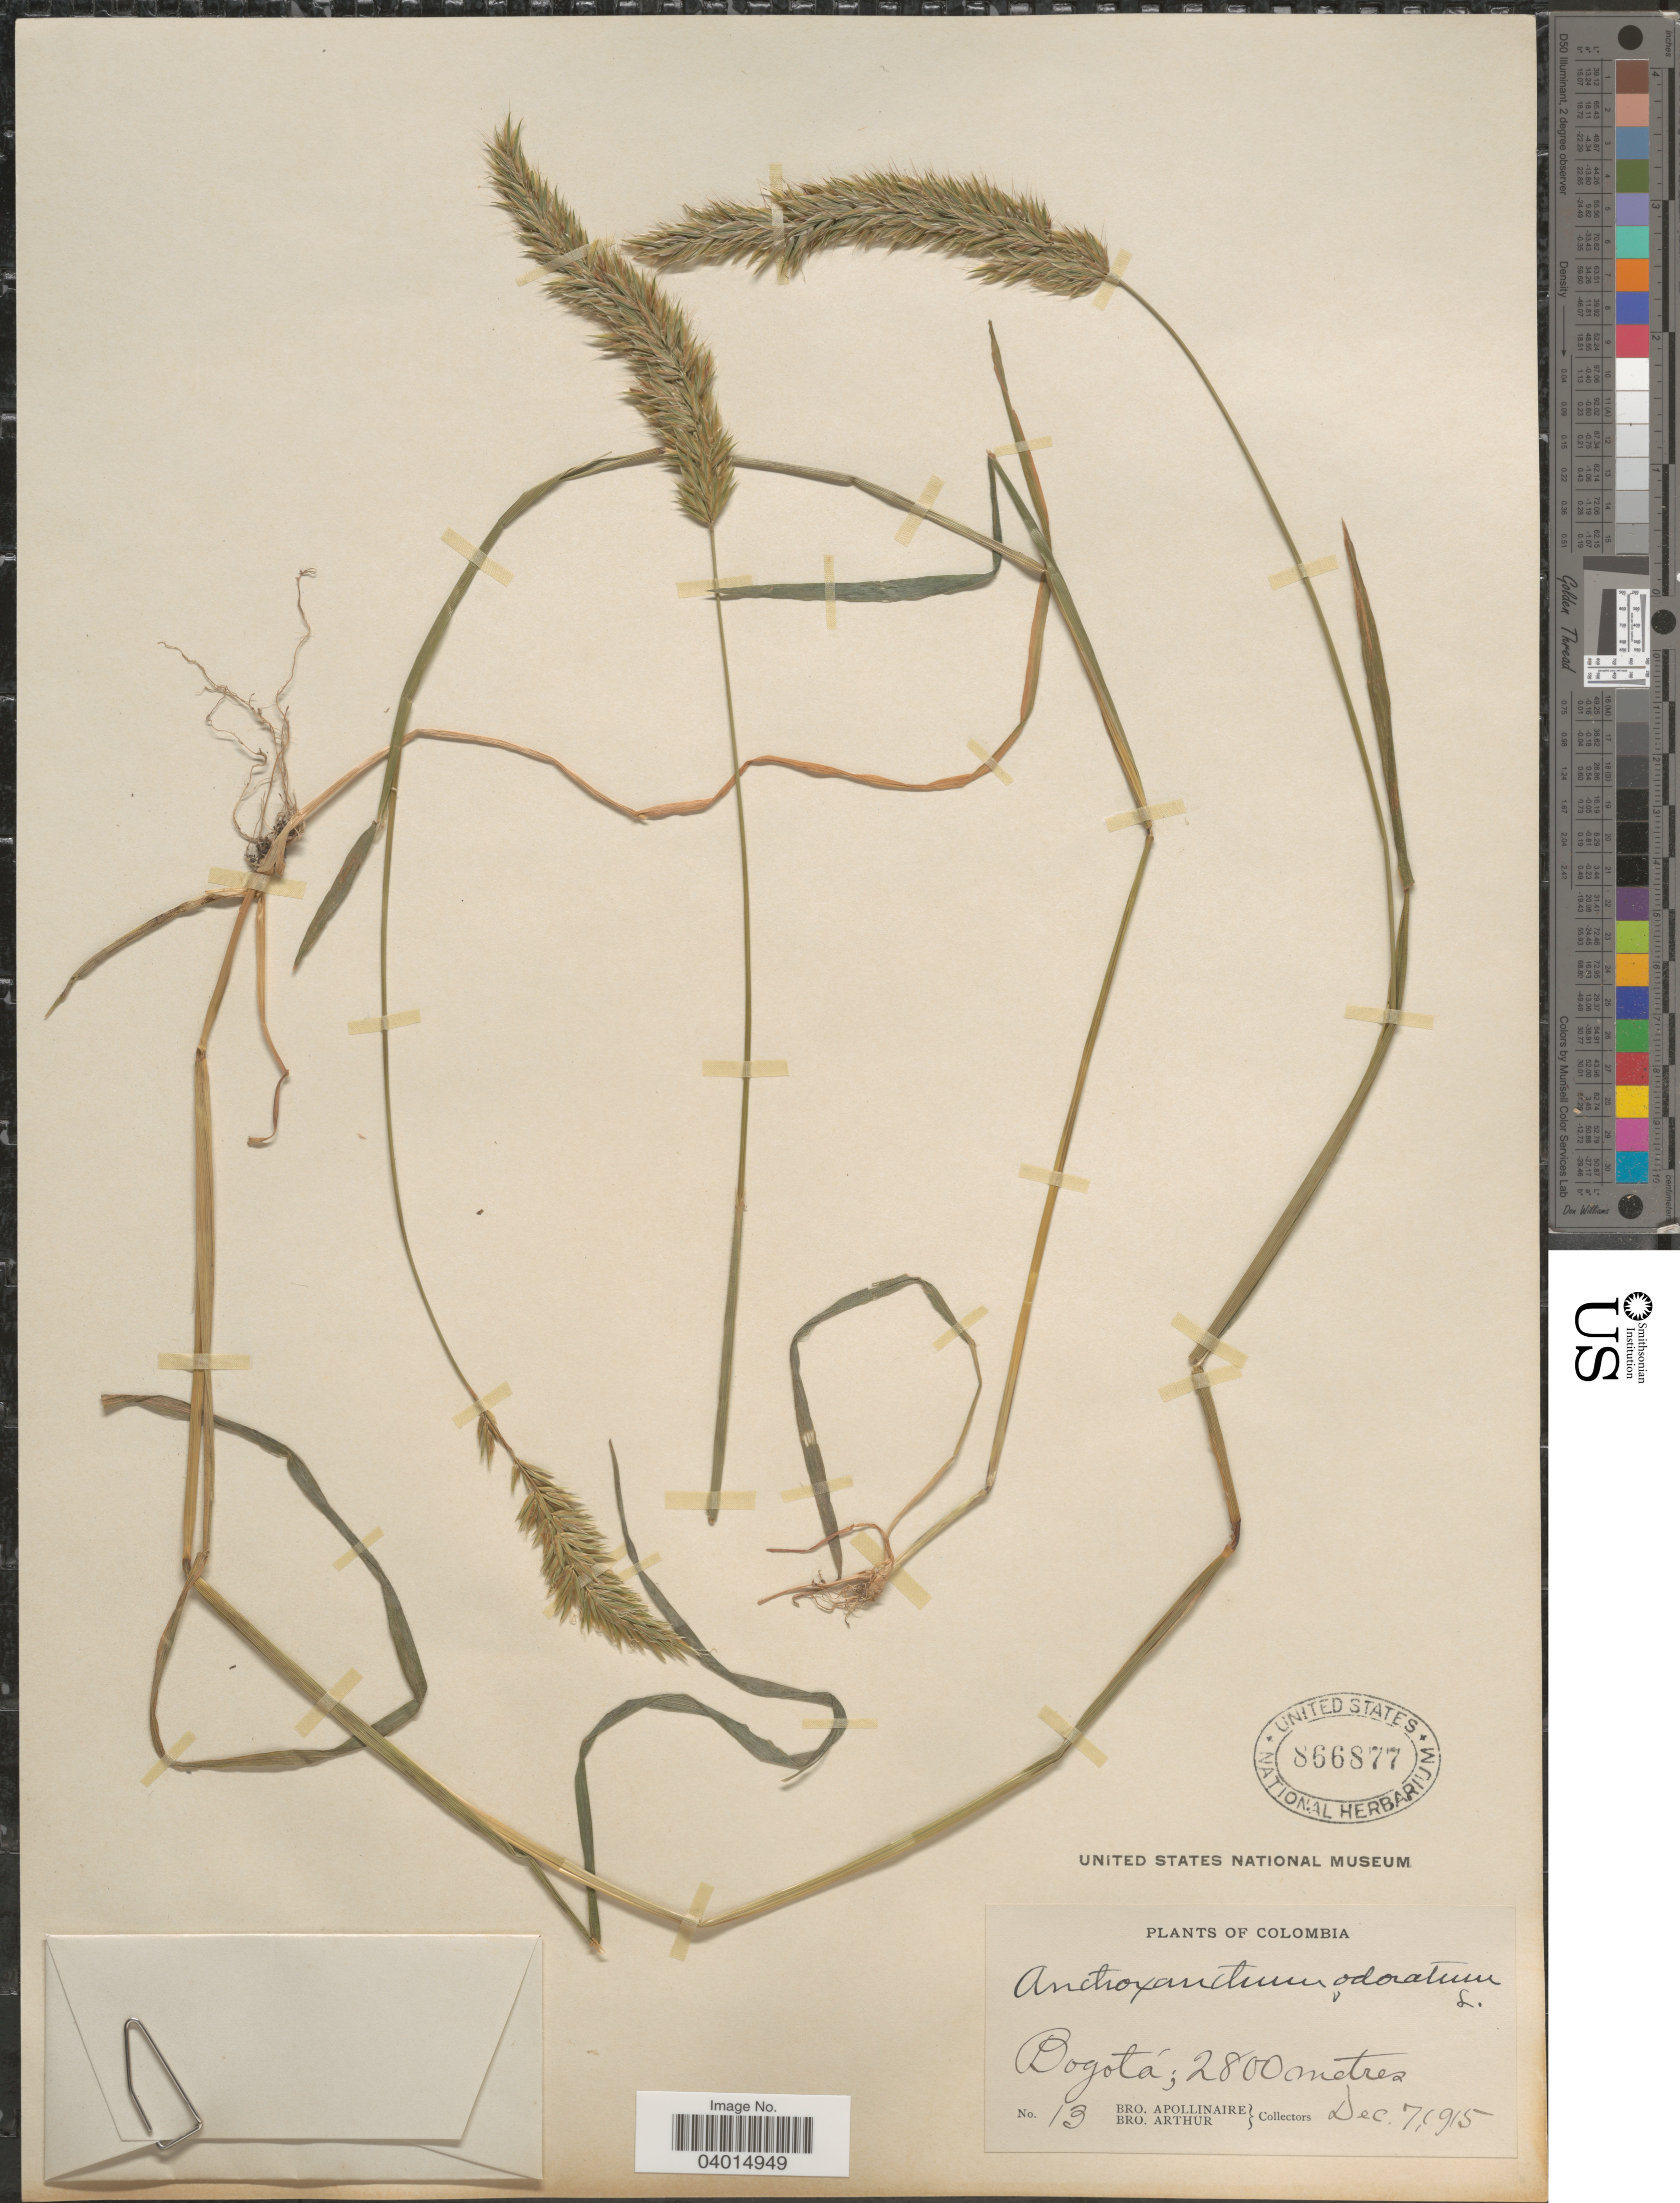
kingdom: Plantae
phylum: Tracheophyta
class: Liliopsida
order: Poales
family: Poaceae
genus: Anthoxanthum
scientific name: Anthoxanthum odoratum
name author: L.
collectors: Bro. Apollinaire & Bro. Arthur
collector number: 13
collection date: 1915-12-07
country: Colombia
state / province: Bogota D.C.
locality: Bogotá.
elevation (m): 2800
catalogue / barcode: US 866877